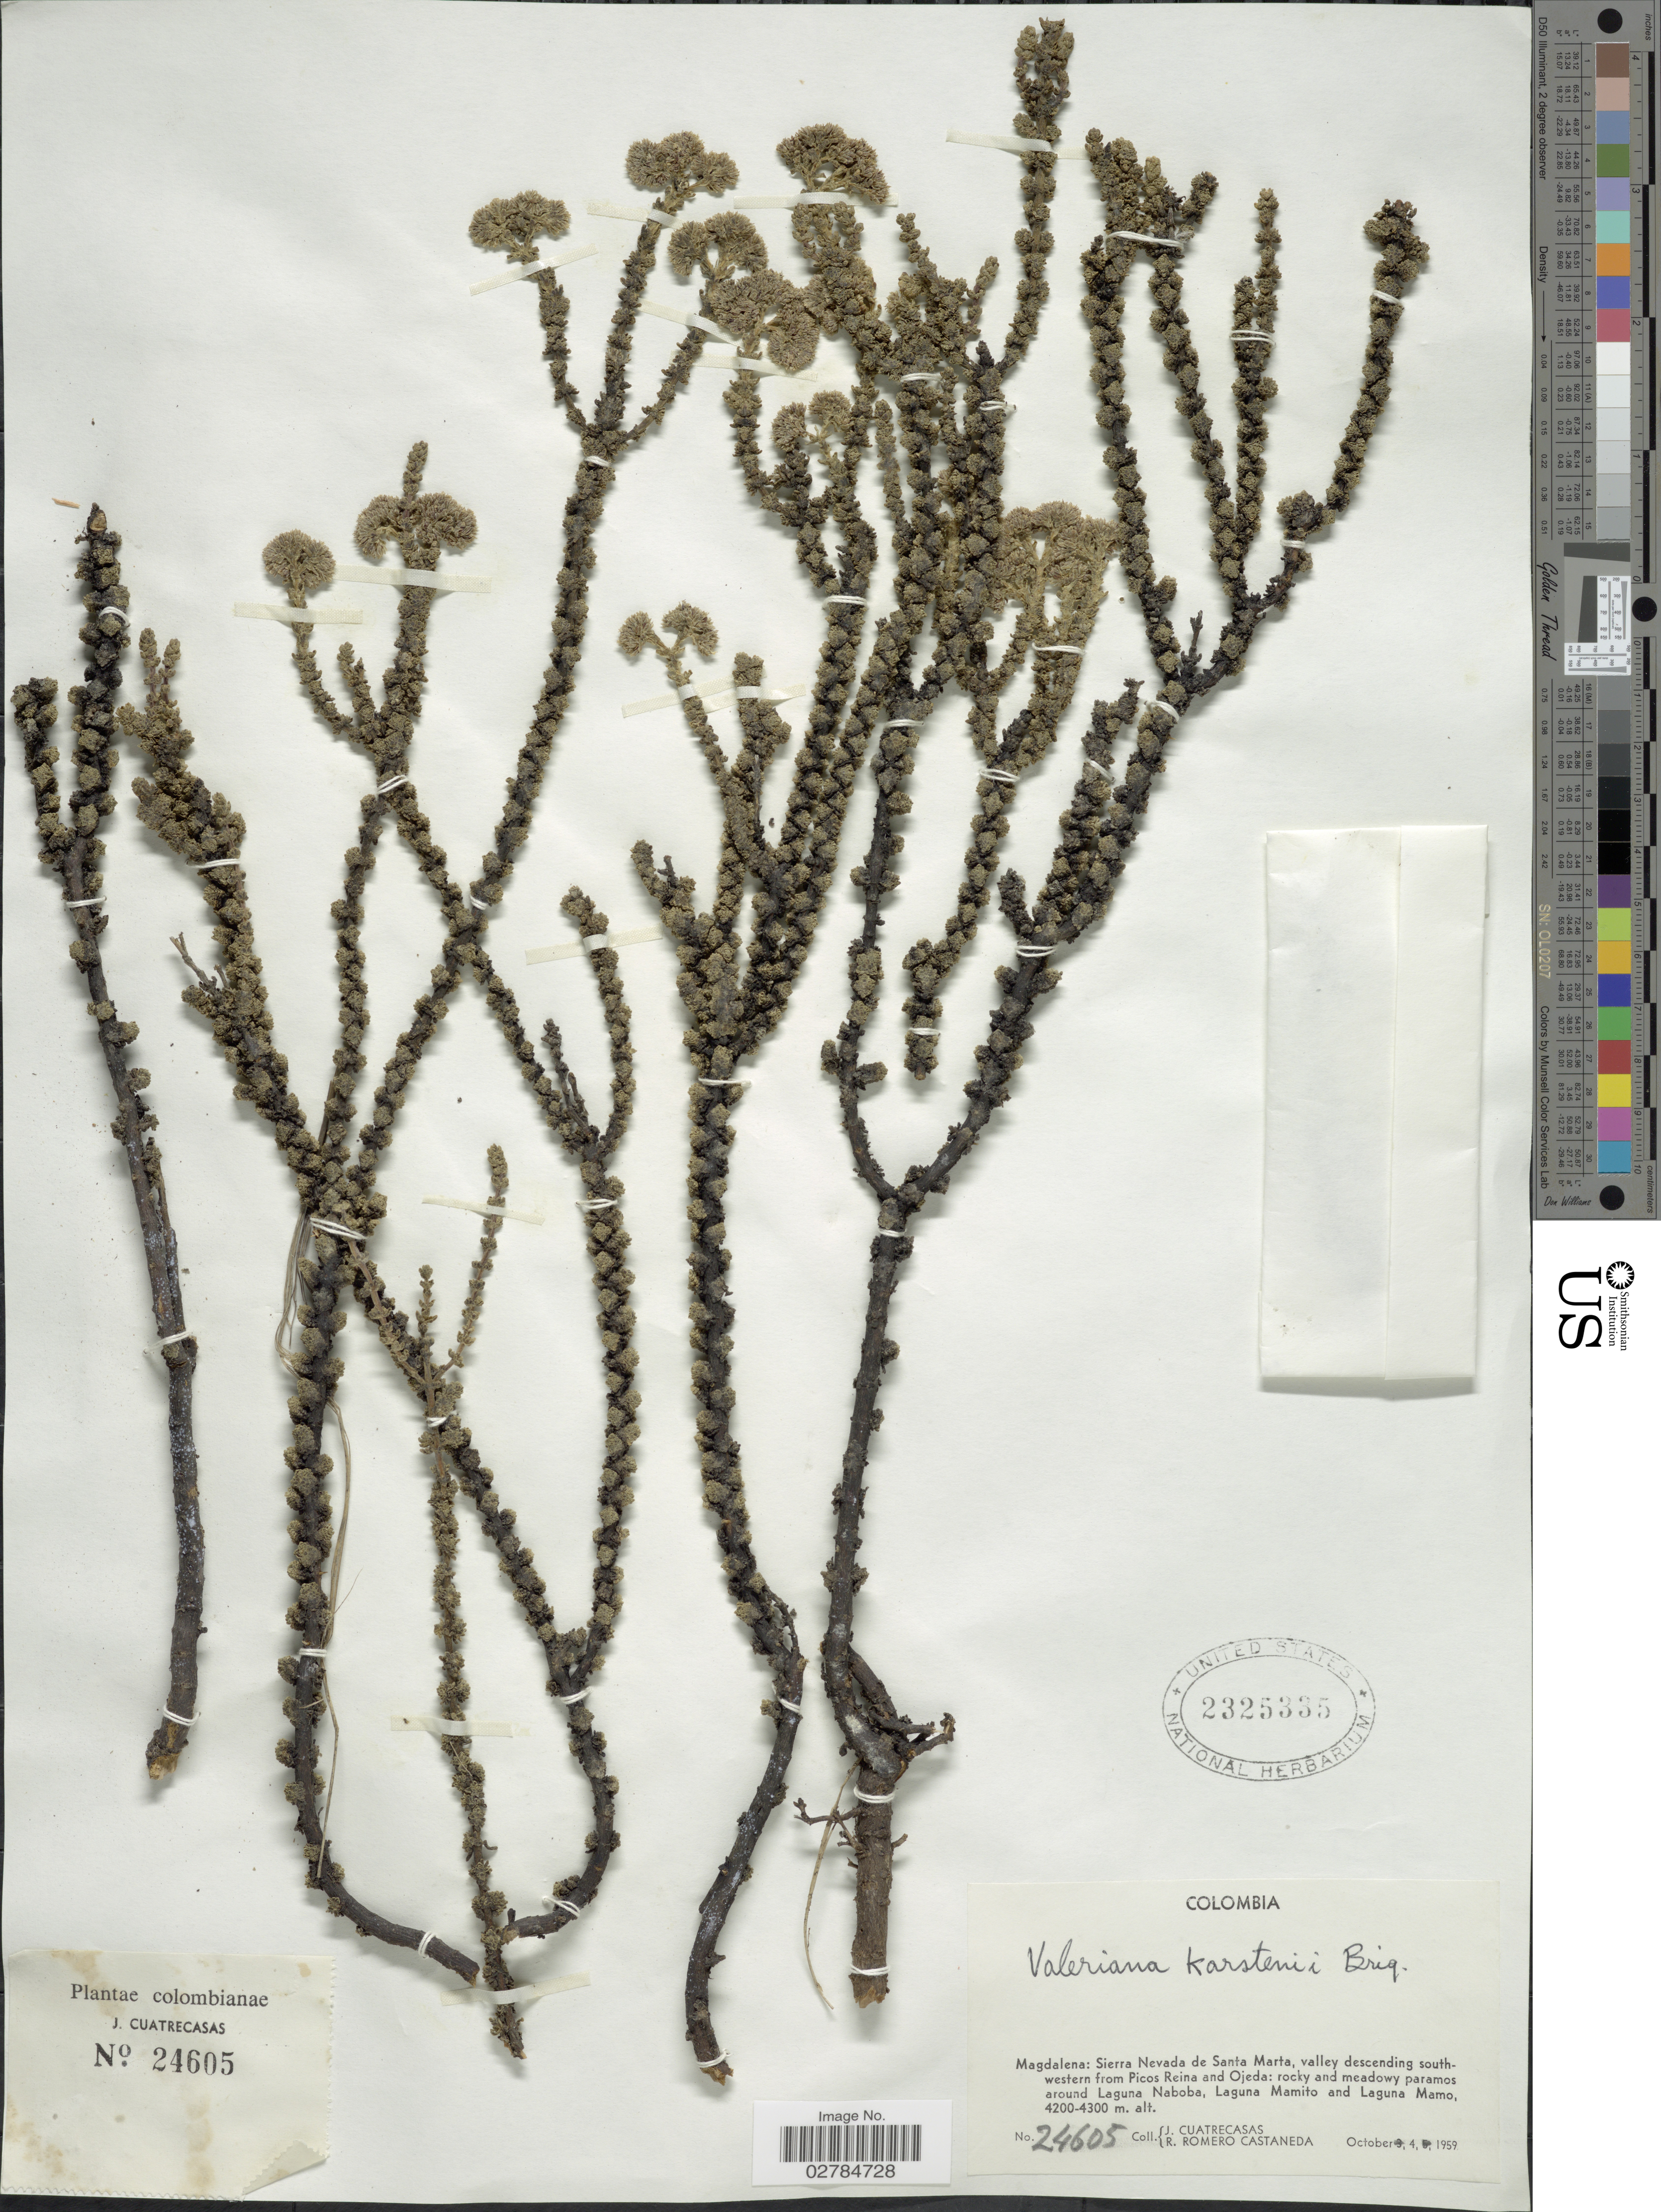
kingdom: Plantae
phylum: Tracheophyta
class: Magnoliopsida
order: Dipsacales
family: Caprifoliaceae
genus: Valeriana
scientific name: Valeriana karstenii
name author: Briq.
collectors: J. Cuatrecasas & R. Romero Castañeda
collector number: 24605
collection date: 1959-10-04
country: Colombia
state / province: Magdalena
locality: Sierra Nevada de Santa Marta, valley descending southwestern from Picos Reina and Ojeda: rocky and meadowy paramos around Laguna Naboba, Laguna Mamito and Laguna Mamo.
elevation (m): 4200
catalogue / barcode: US 2325335